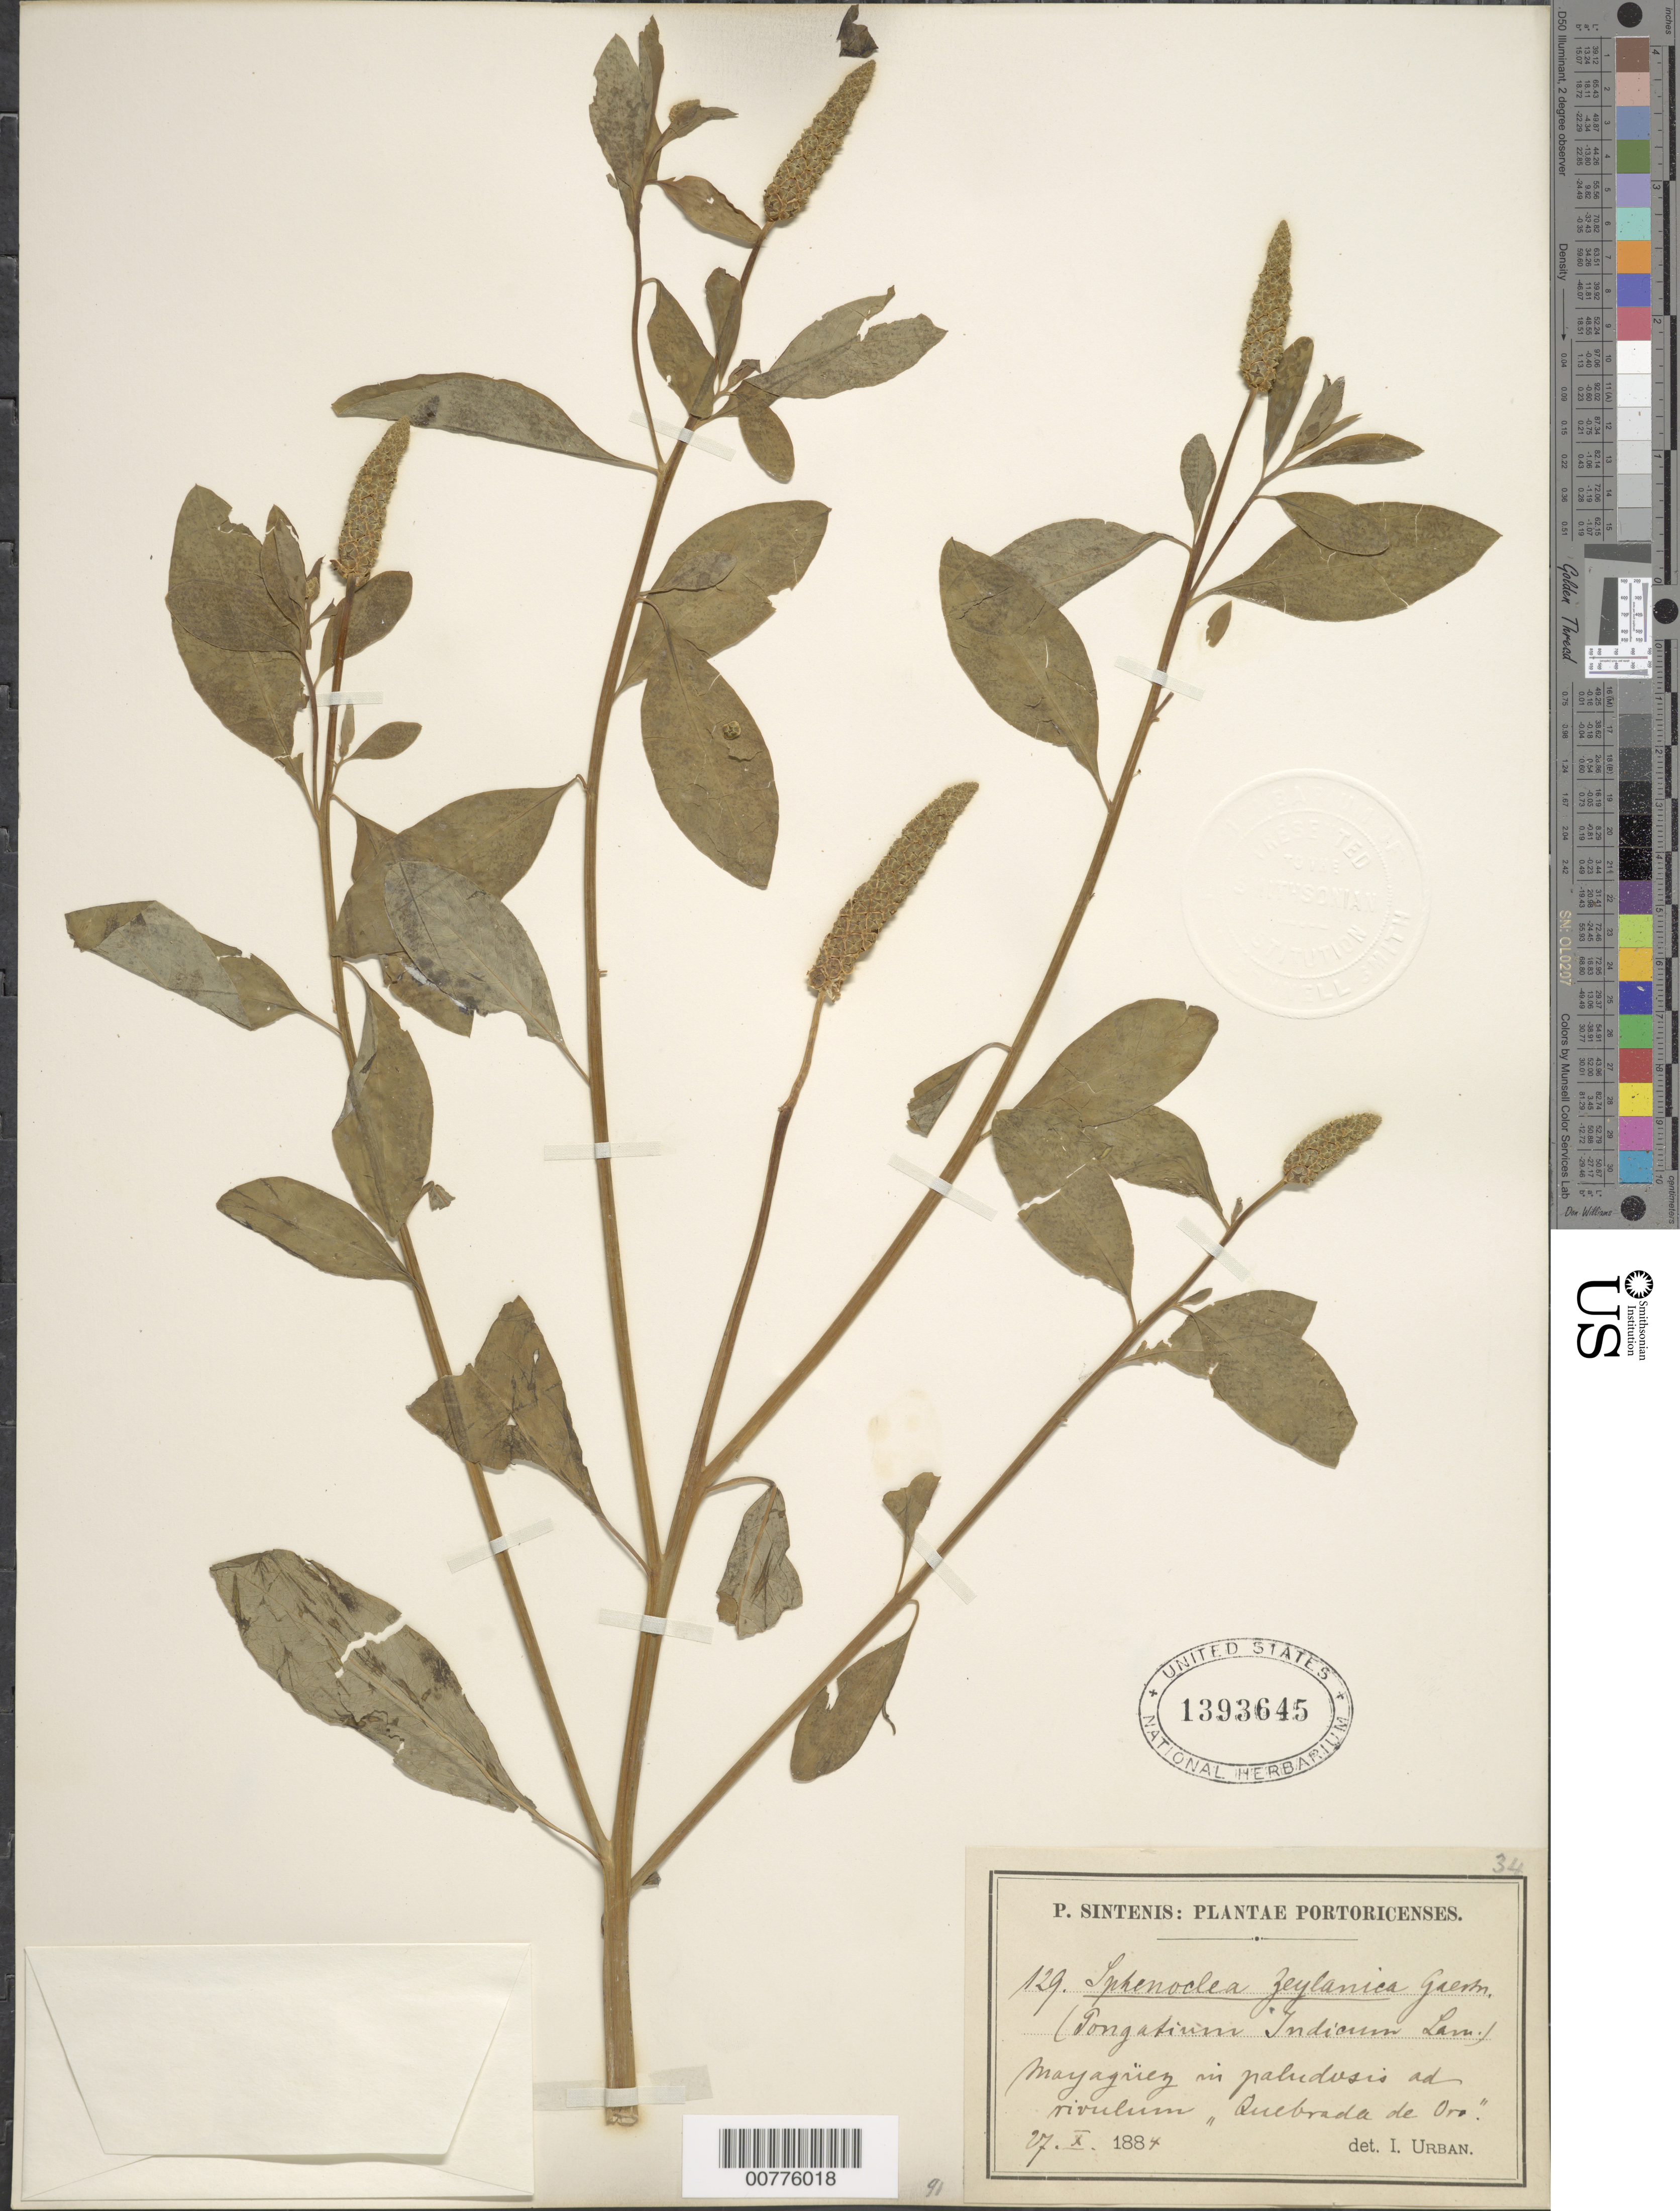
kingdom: Plantae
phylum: Tracheophyta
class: Magnoliopsida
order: Solanales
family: Sphenocleaceae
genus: Sphenoclea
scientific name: Sphenoclea zeylanica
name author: Gaertn.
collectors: P. Sintenis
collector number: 129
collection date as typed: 27 Oct 1884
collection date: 1884-10-27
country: Puerto Rico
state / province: Mayagüez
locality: Mayagüez in paludosis ad rivulum "Quebrada de Oro"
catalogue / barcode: US 1393645